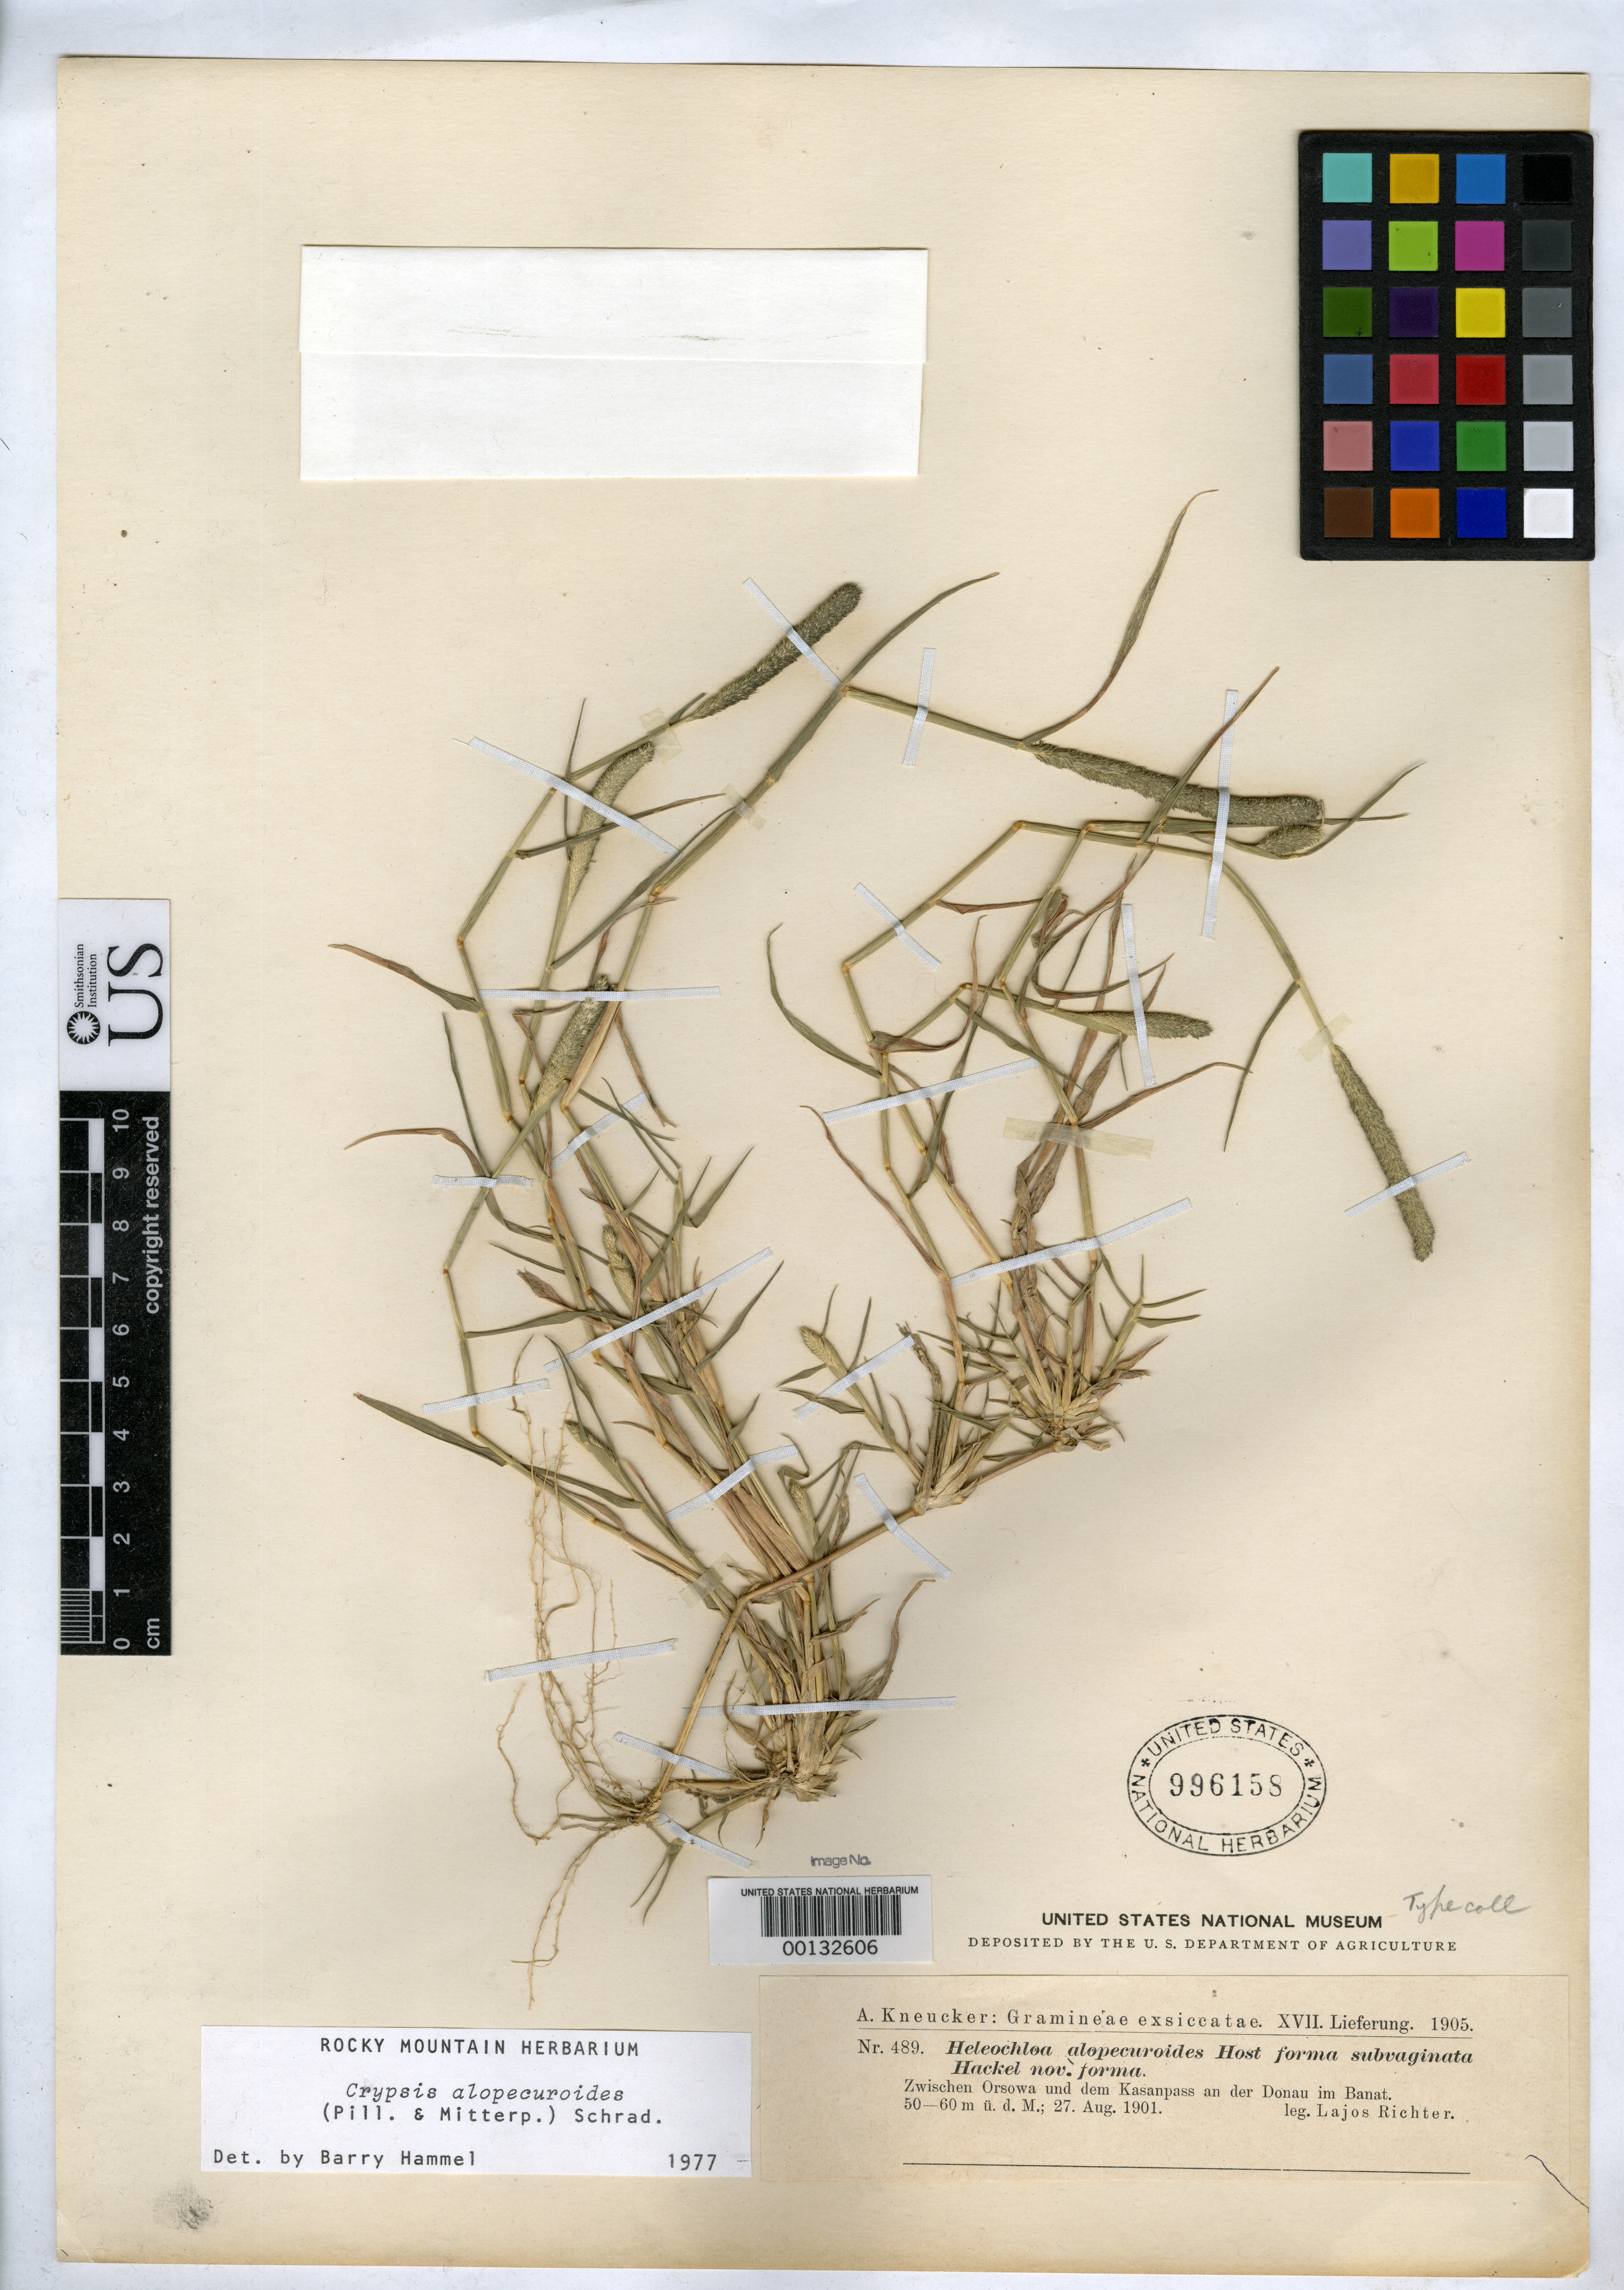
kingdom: Plantae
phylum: Tracheophyta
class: Liliopsida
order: Poales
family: Poaceae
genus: Heleochloa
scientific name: Heleochloa alopecuroides f. subvaginata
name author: J. Hack. in Kneuck.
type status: Type Collection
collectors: L. Richter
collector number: Kneuck. Gram. Exs. 489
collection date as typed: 27 Aug 1901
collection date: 1901-08-27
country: Hungary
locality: Between Orsowa and Kasan Pass.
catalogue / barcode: US 996158